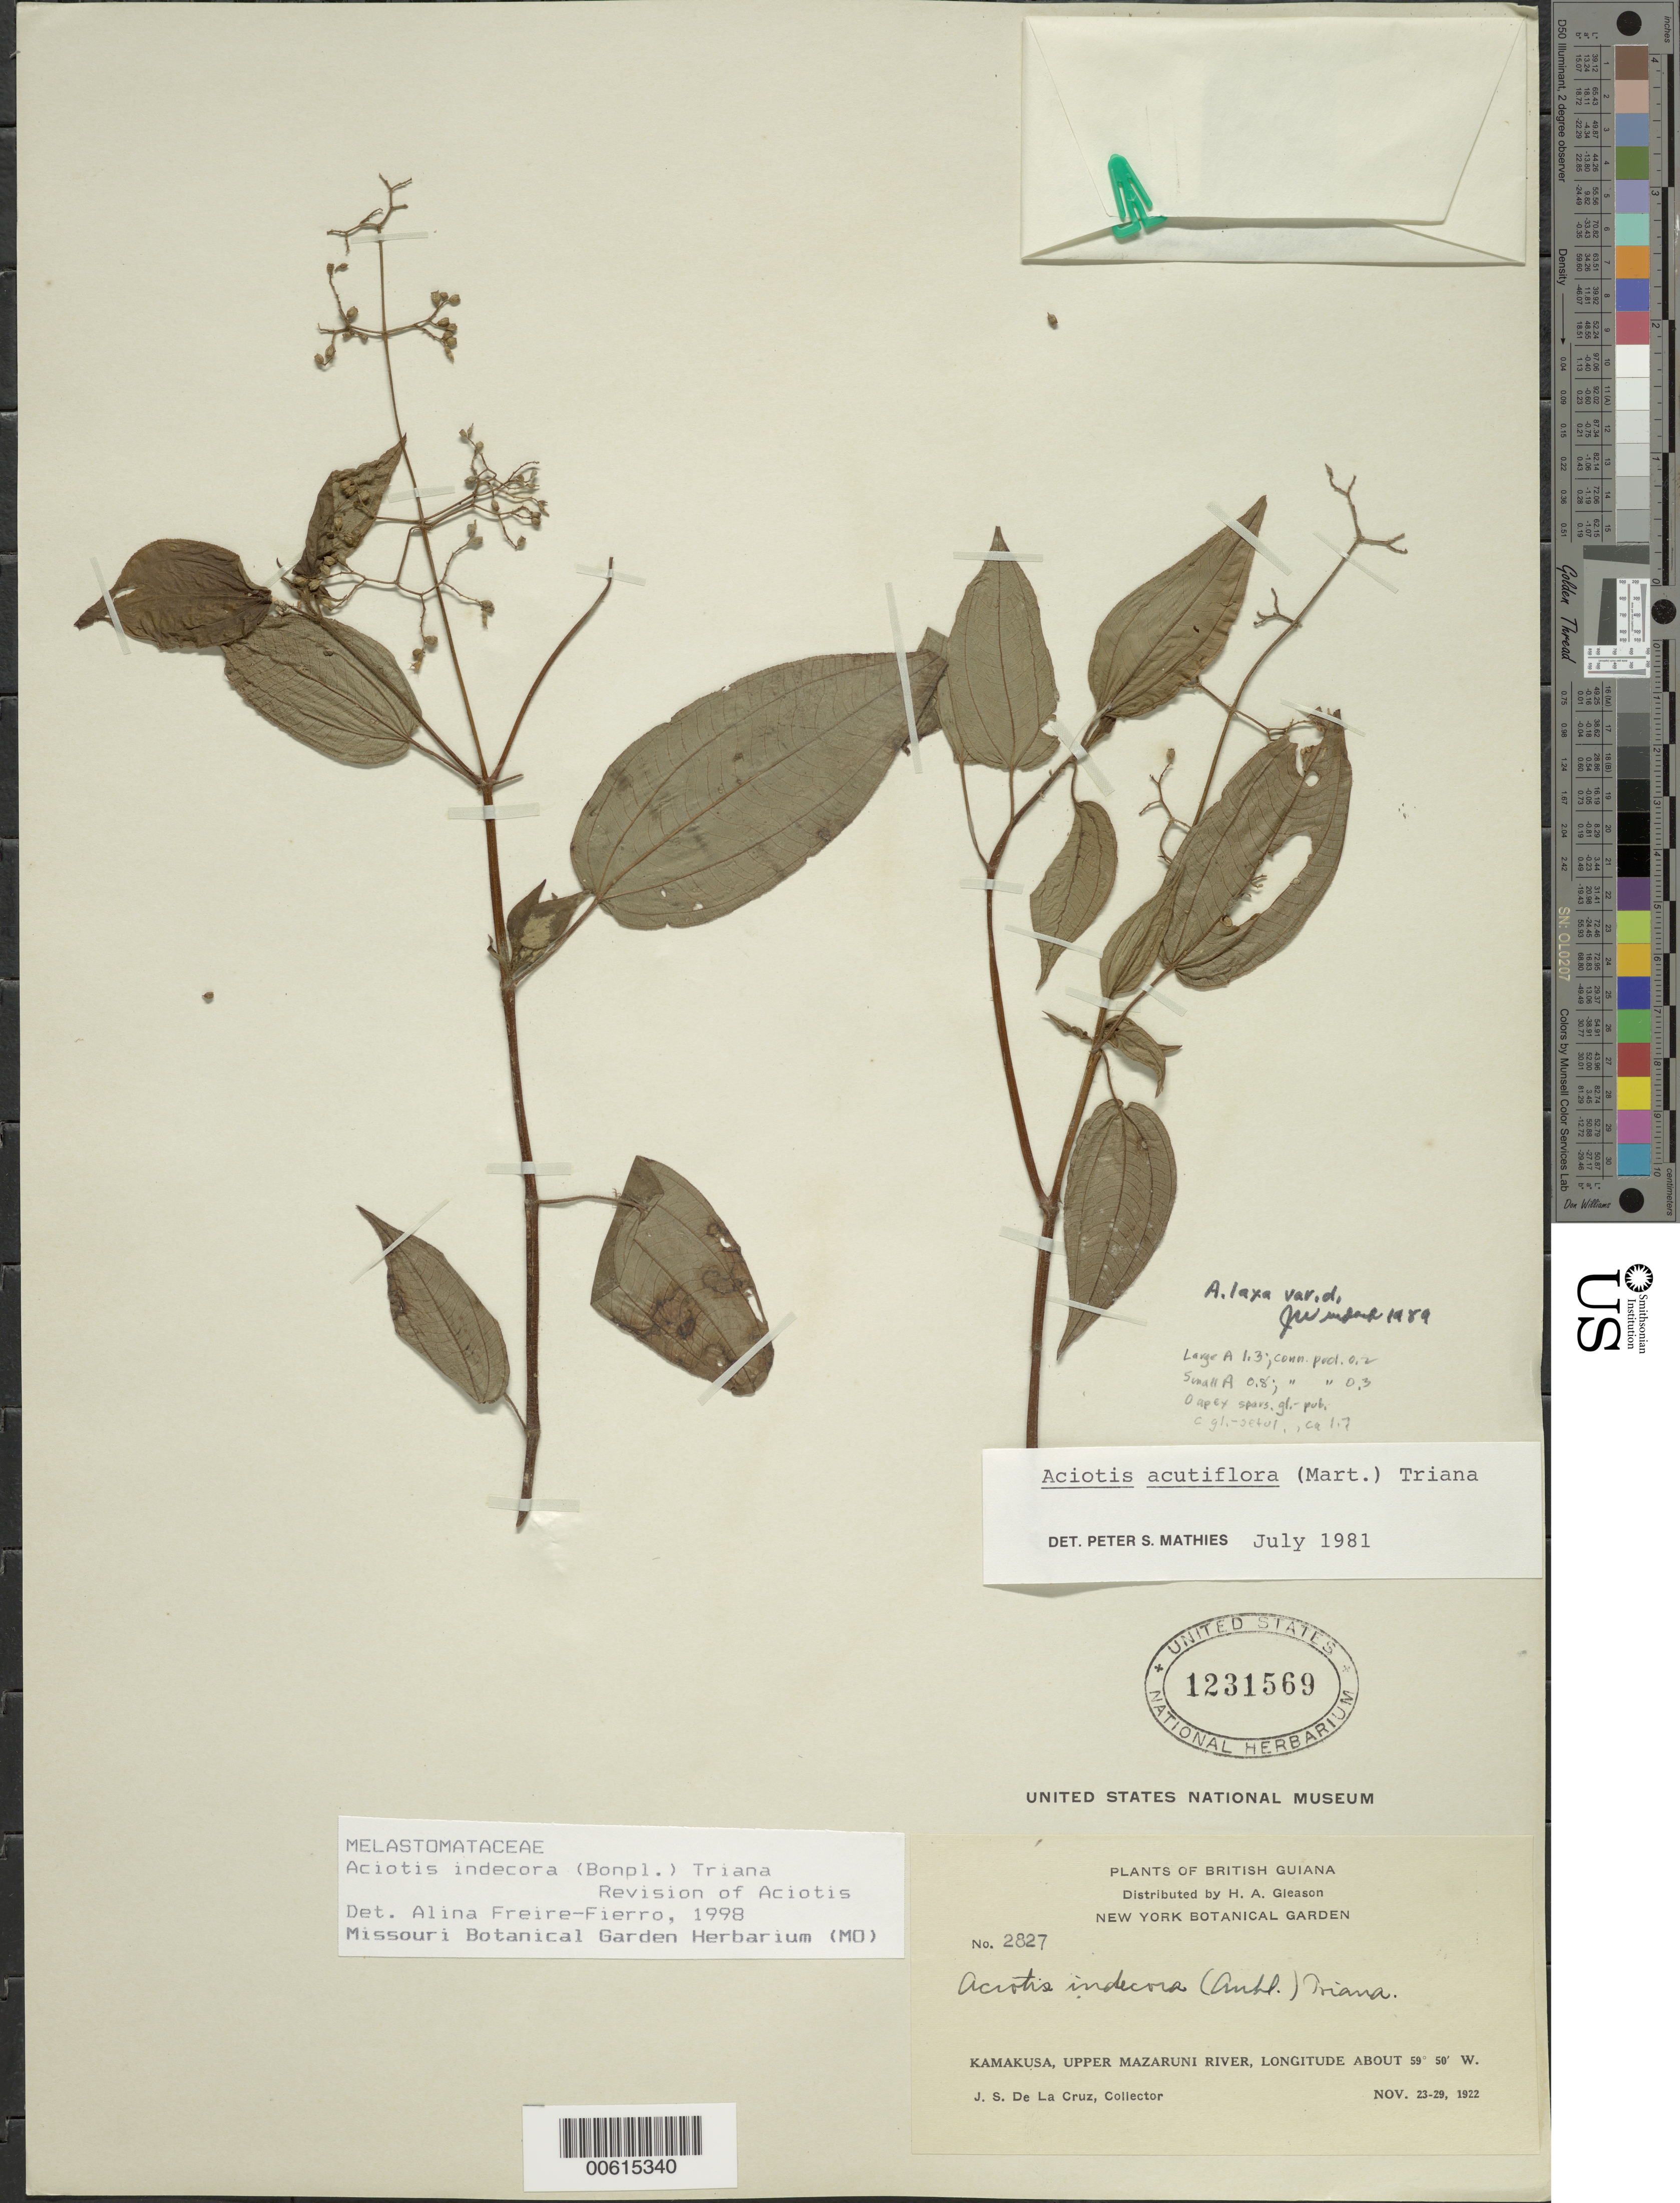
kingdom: Plantae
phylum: Tracheophyta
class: Magnoliopsida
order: Myrtales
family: Melastomataceae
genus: Aciotis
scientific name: Aciotis indecora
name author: (Bonpl.) Triana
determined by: Freire-Fierro, A.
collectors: J. S. de la Cruz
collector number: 2827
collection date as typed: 23-Nov-22 to 29-Nov-22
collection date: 1922-11-23/1922-11-29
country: Guyana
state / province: Cuyuni-Mazaruni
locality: Kamakusa, Upper Mazaruni R.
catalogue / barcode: US 1231569